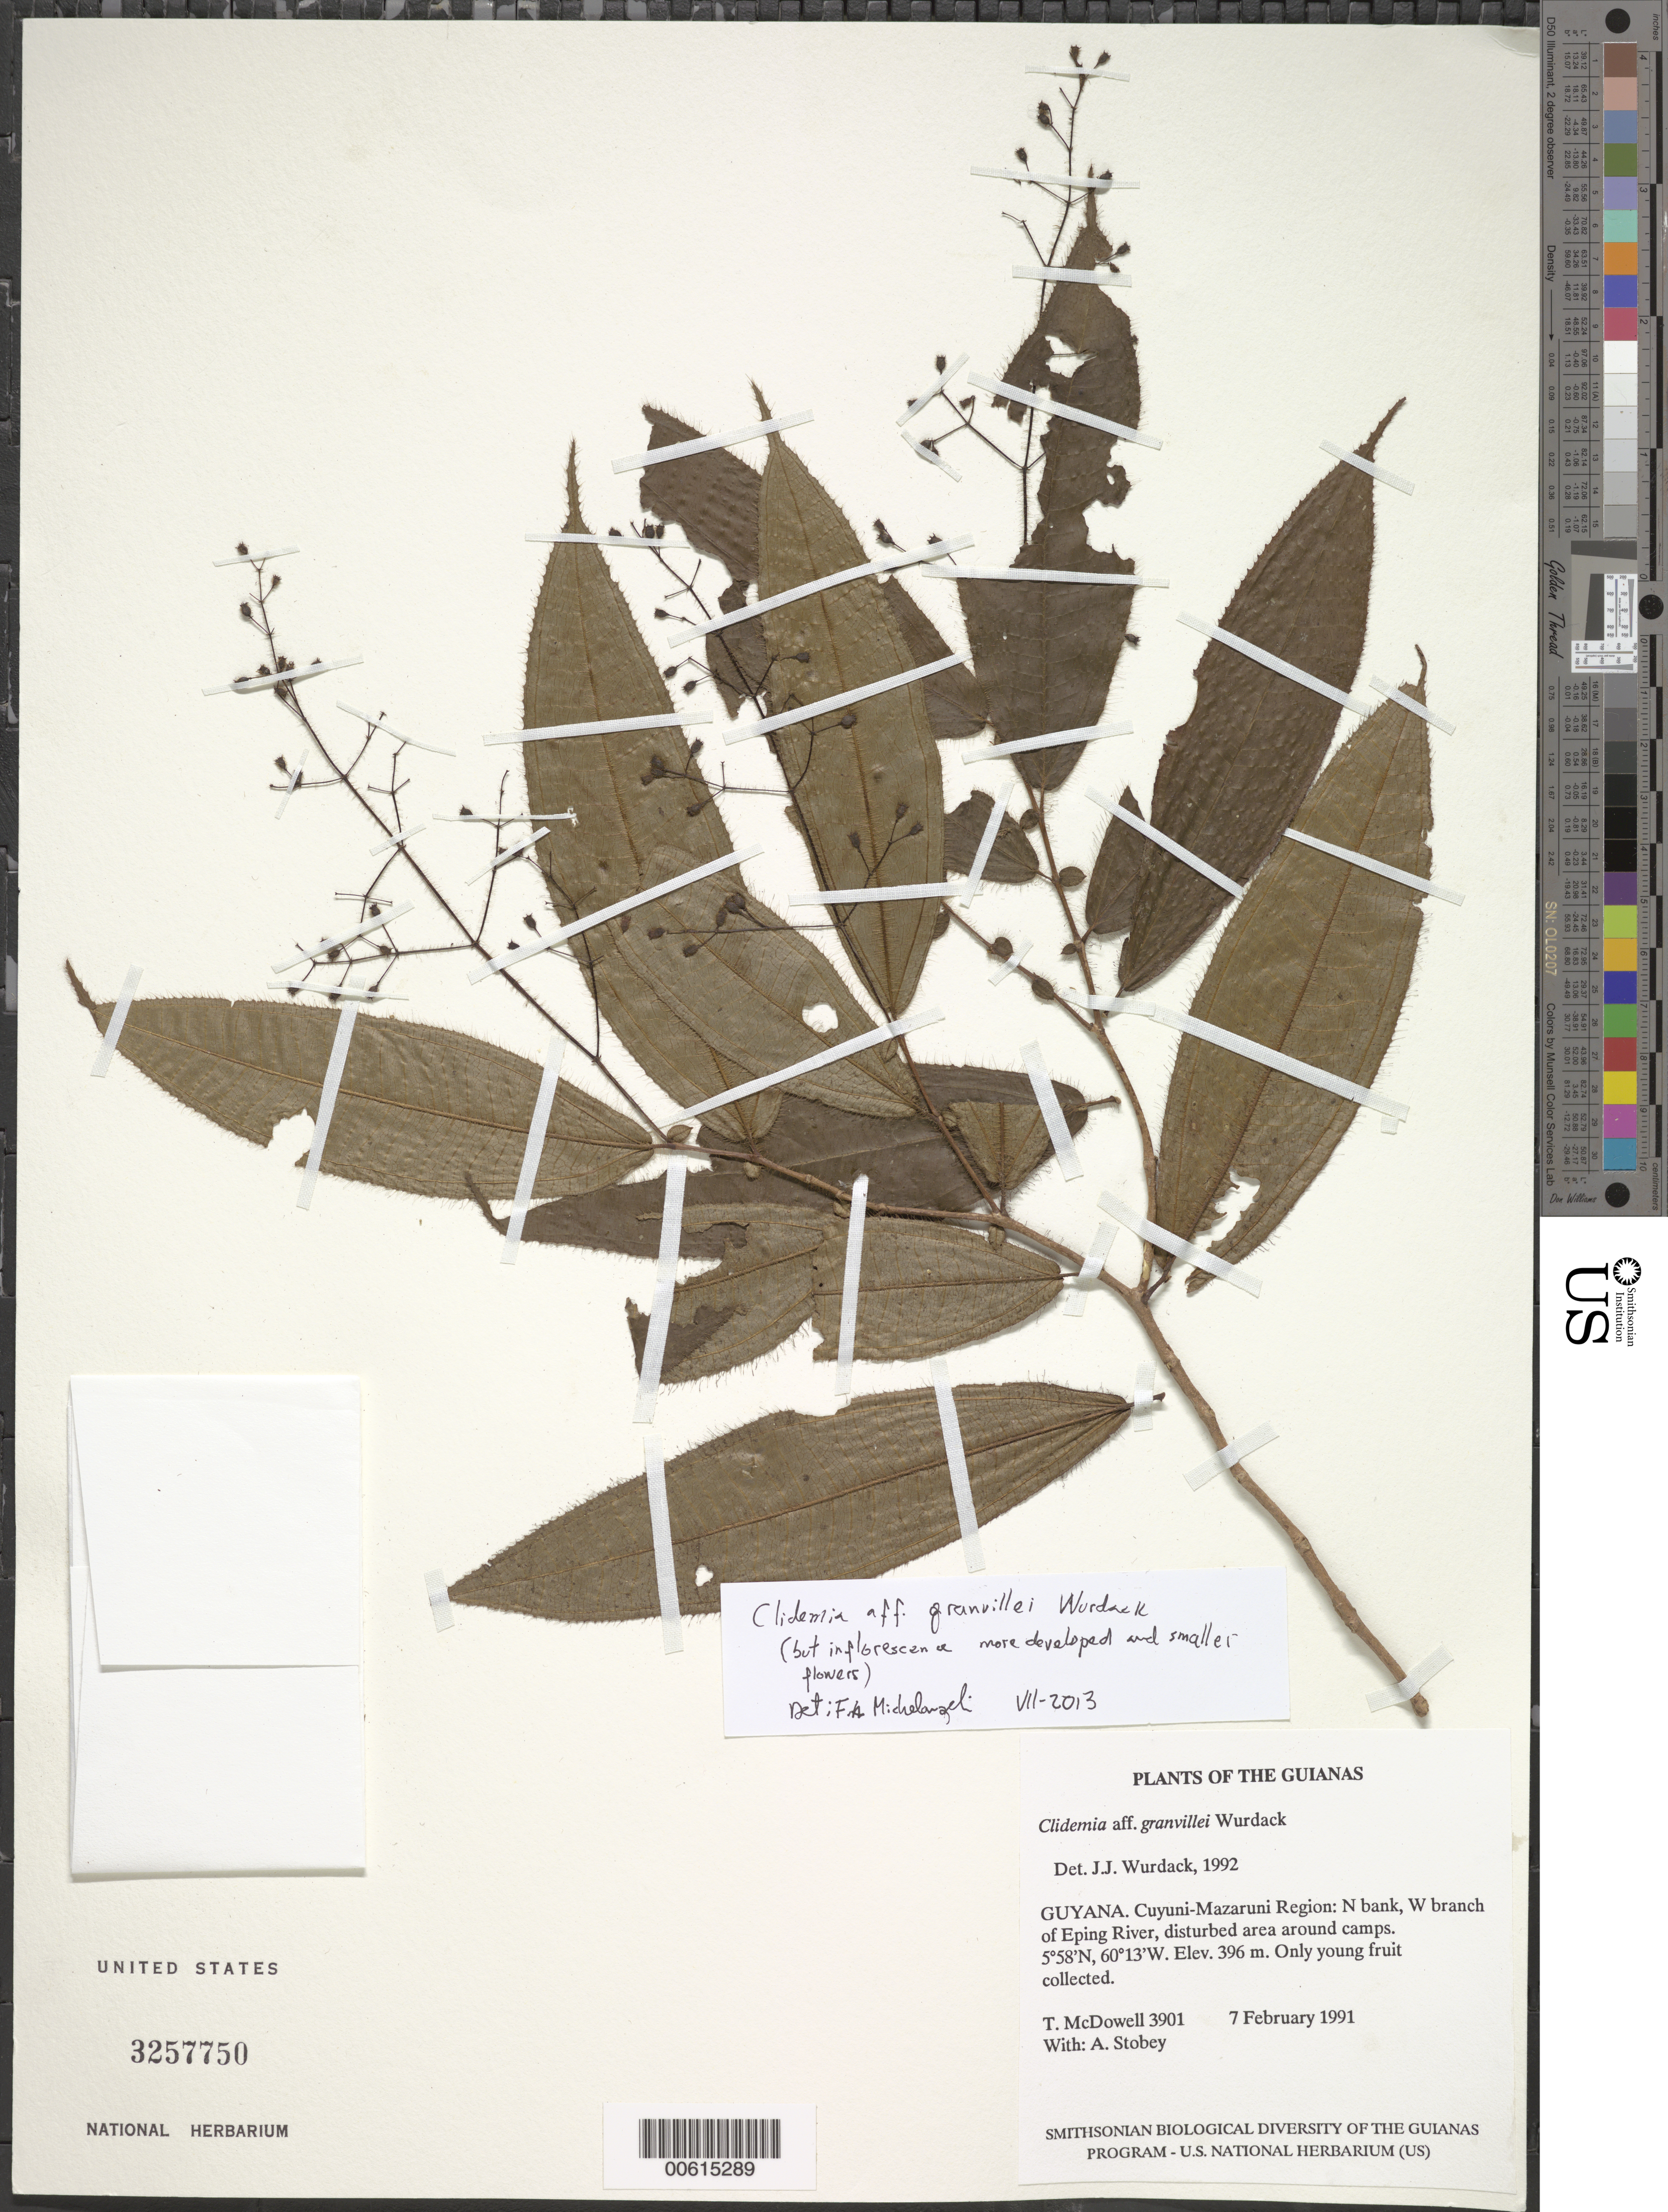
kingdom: Plantae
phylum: Tracheophyta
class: Magnoliopsida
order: Myrtales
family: Melastomataceae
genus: Clidemia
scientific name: Clidemia granvillei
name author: Wurdack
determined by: Michelangeli, F. A.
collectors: T. McDowell & A. Stobey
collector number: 3901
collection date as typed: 7 February 1991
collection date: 1991-02-07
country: Guyana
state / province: Cuyuni-Mazaruni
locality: N bank, W branch of Eping River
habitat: Disturbed area around camps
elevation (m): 396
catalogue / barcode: US 3257750